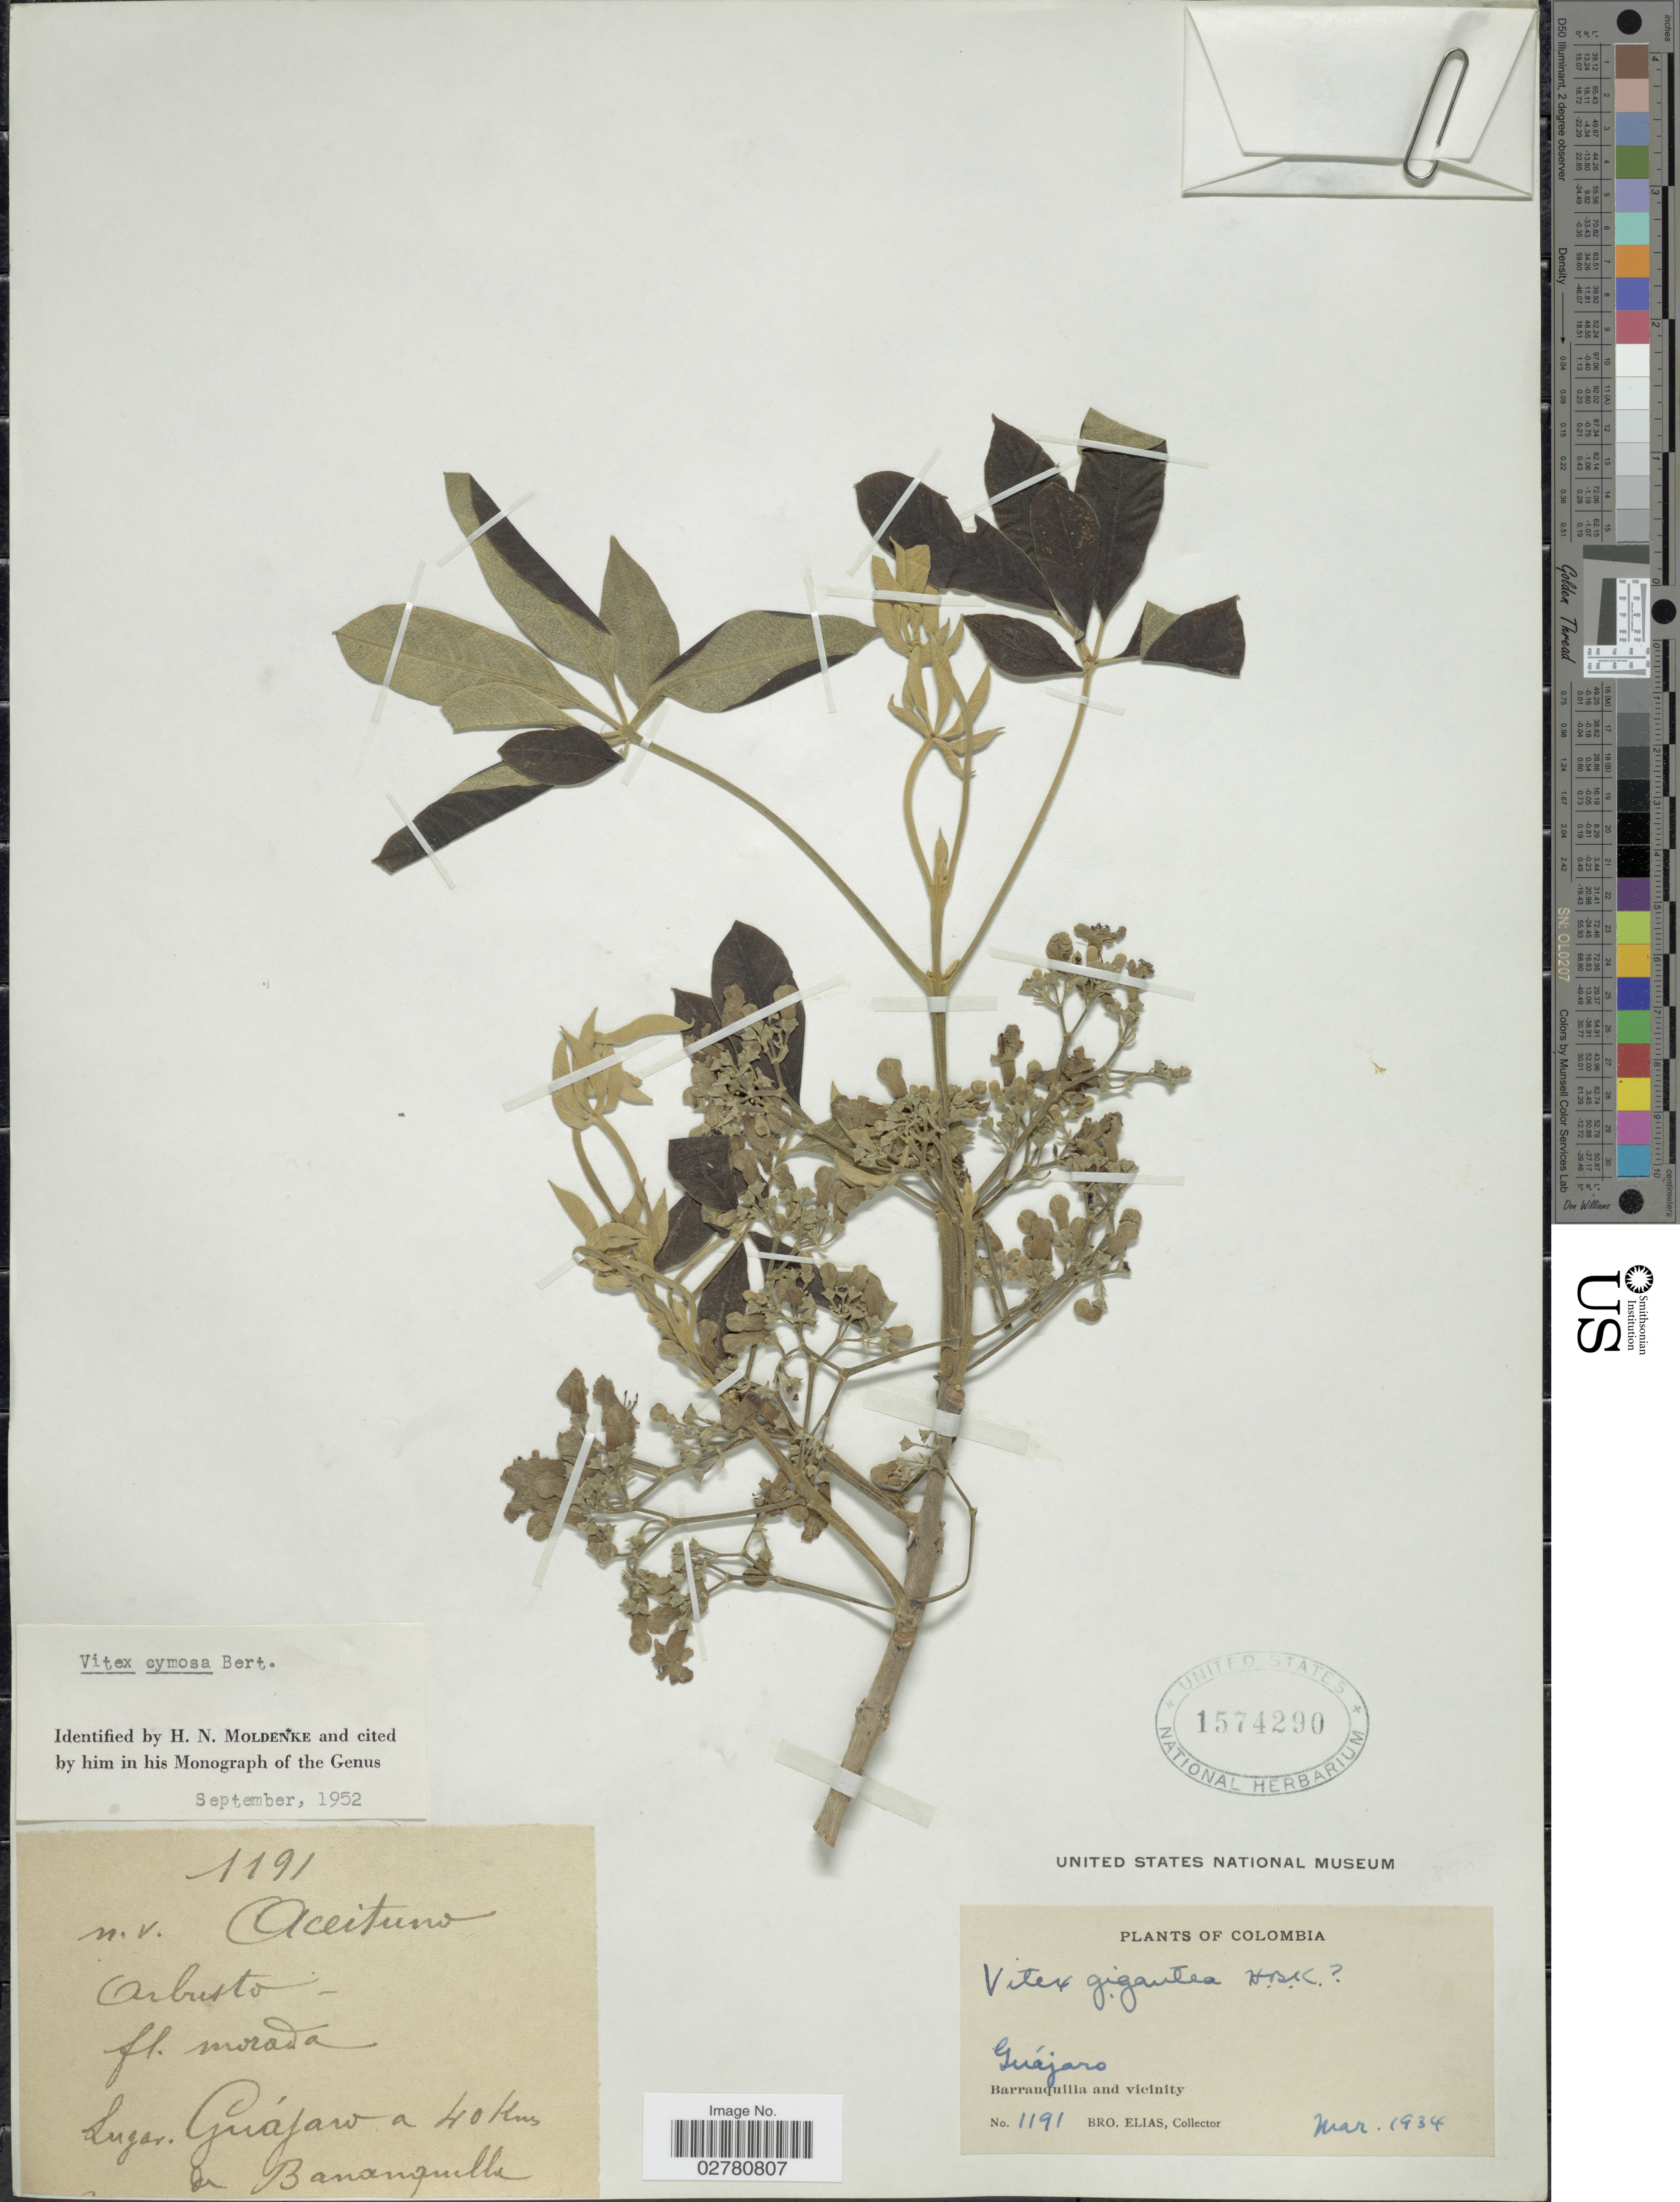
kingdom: Plantae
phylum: Tracheophyta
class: Magnoliopsida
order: Lamiales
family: Lamiaceae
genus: Vitex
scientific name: Vitex cymosa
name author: Bertero ex Spreng.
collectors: Bro. Elias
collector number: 1191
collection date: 1934-03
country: Colombia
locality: Guájaro a 40 Kms de Barranquilla. Barranquilla and vicinity.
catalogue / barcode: US 1574290